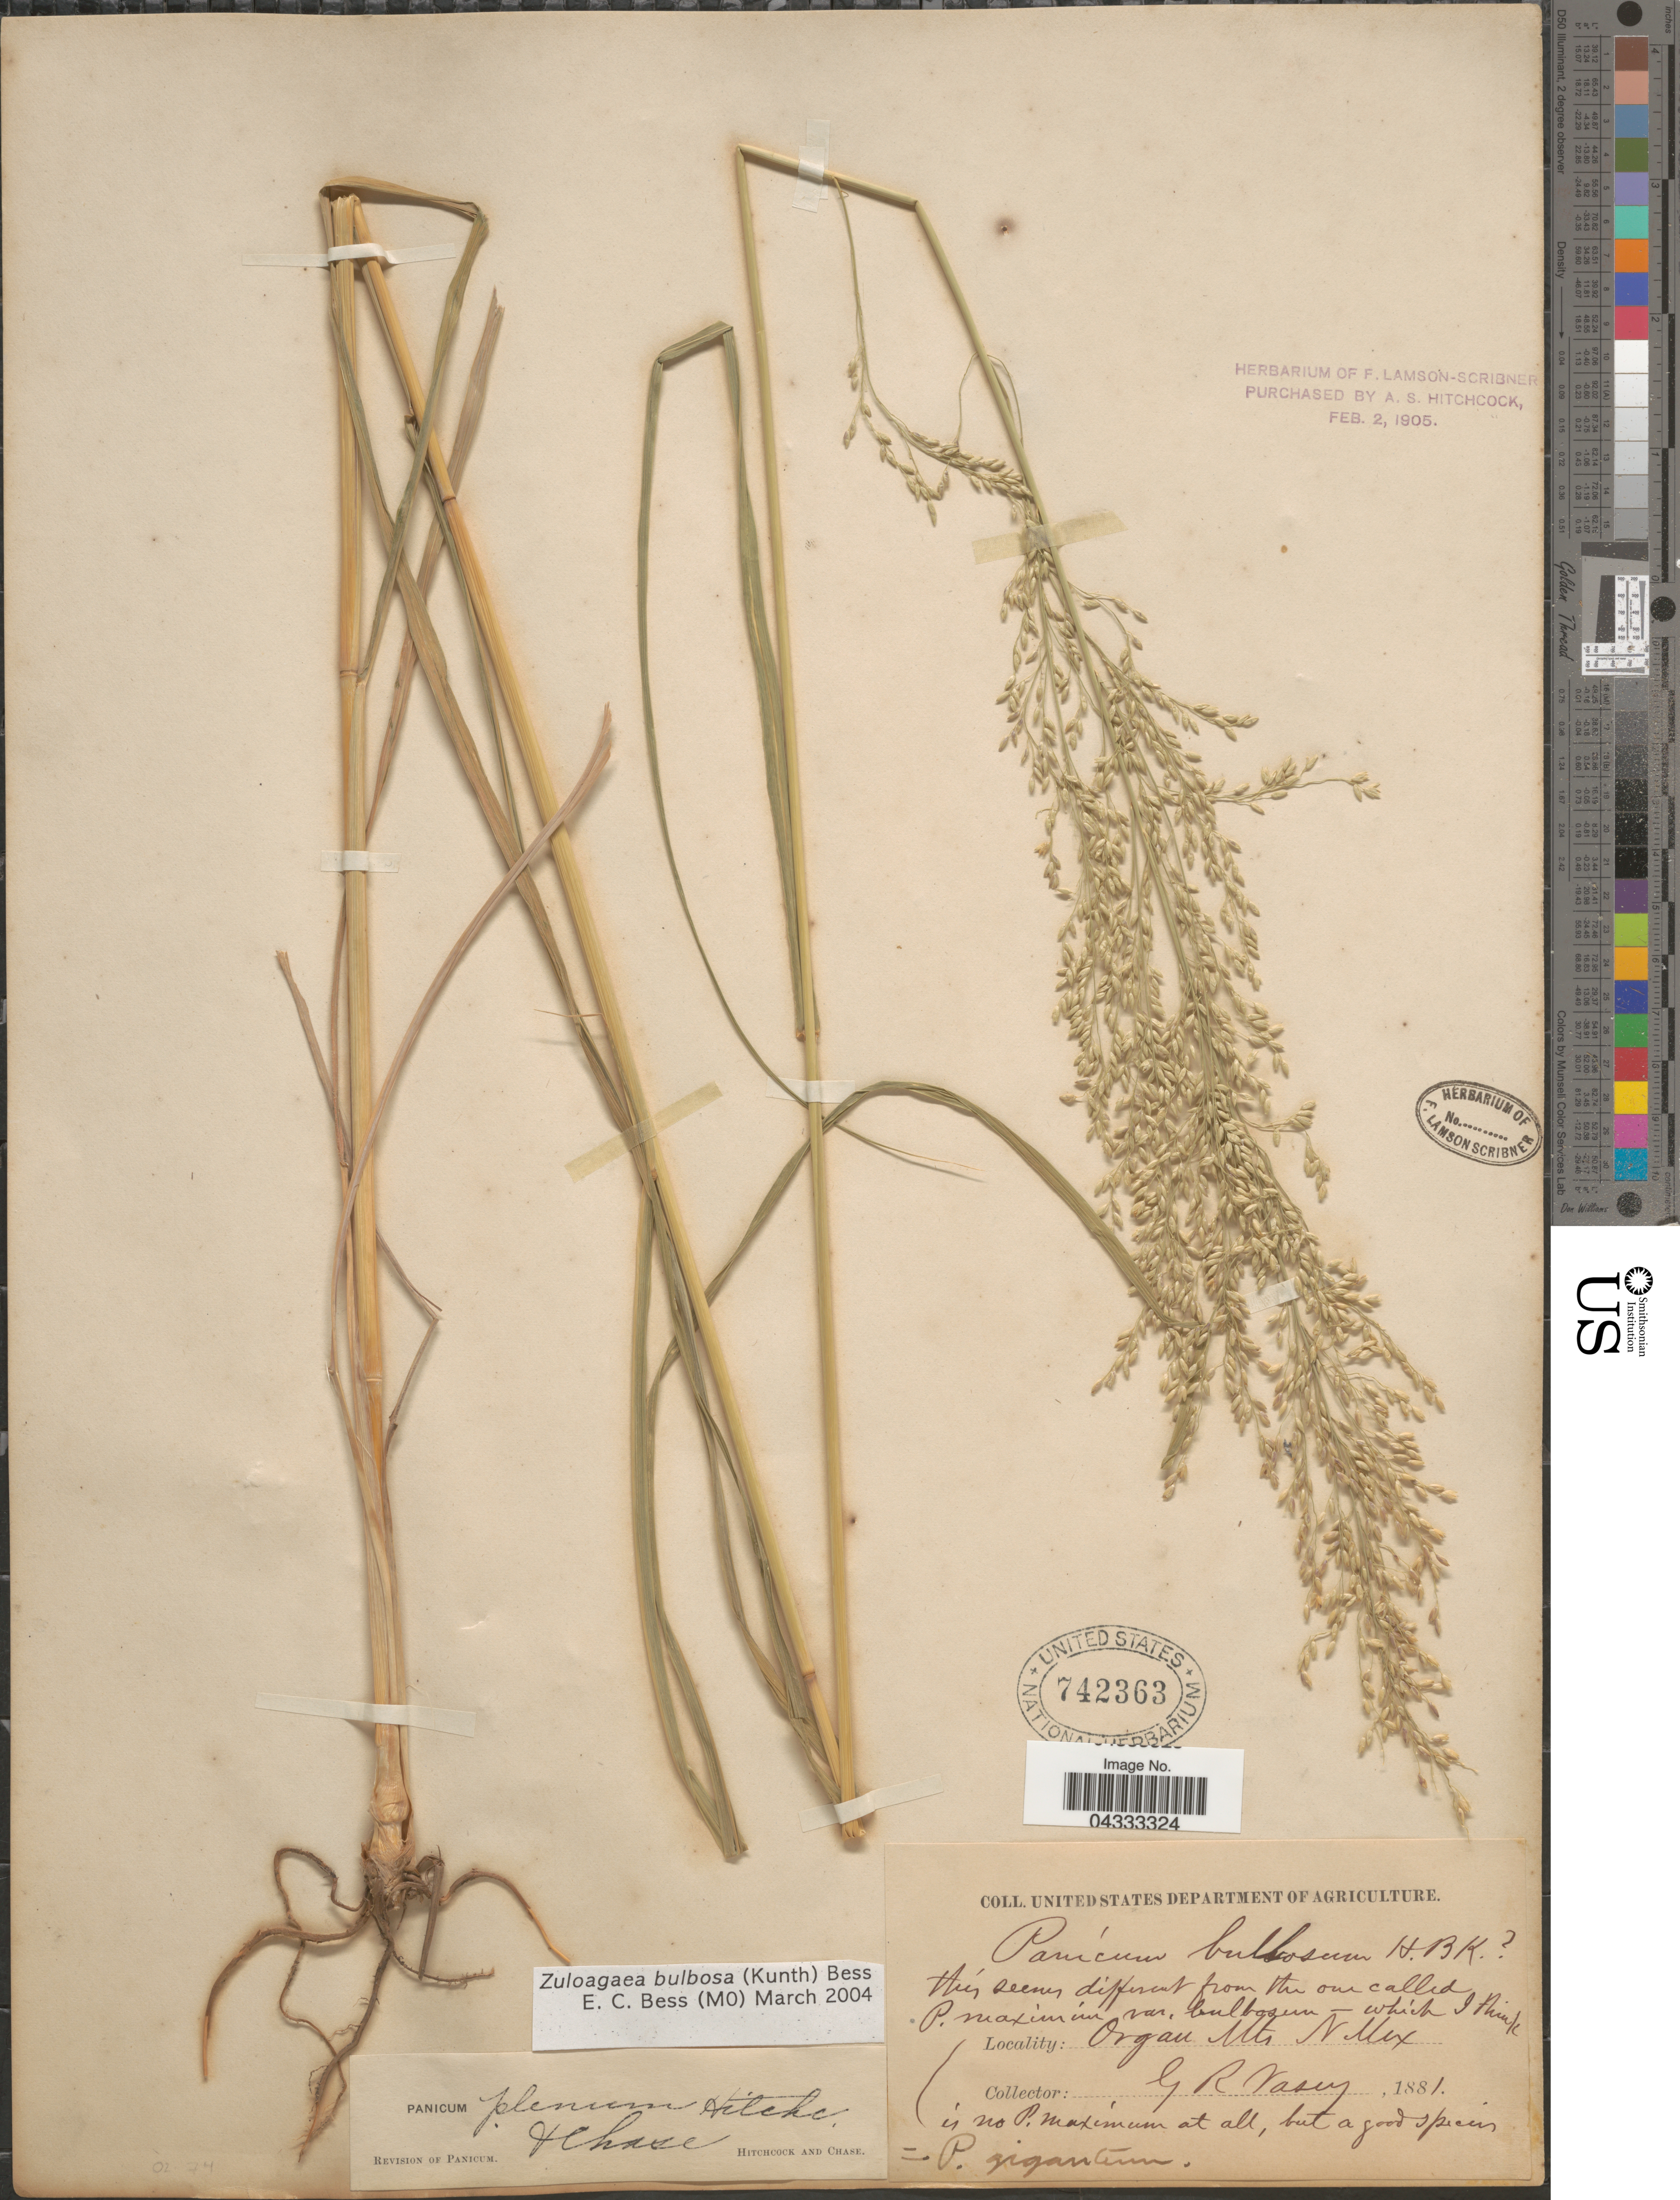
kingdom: Plantae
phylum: Tracheophyta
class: Liliopsida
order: Poales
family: Poaceae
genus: Zuloagaea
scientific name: Zuloagaea bulbosa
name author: (Kunth) E. Bess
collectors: G. R. Vasey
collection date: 1881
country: United States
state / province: New Mexico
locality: Organ Mts.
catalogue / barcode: US 742363